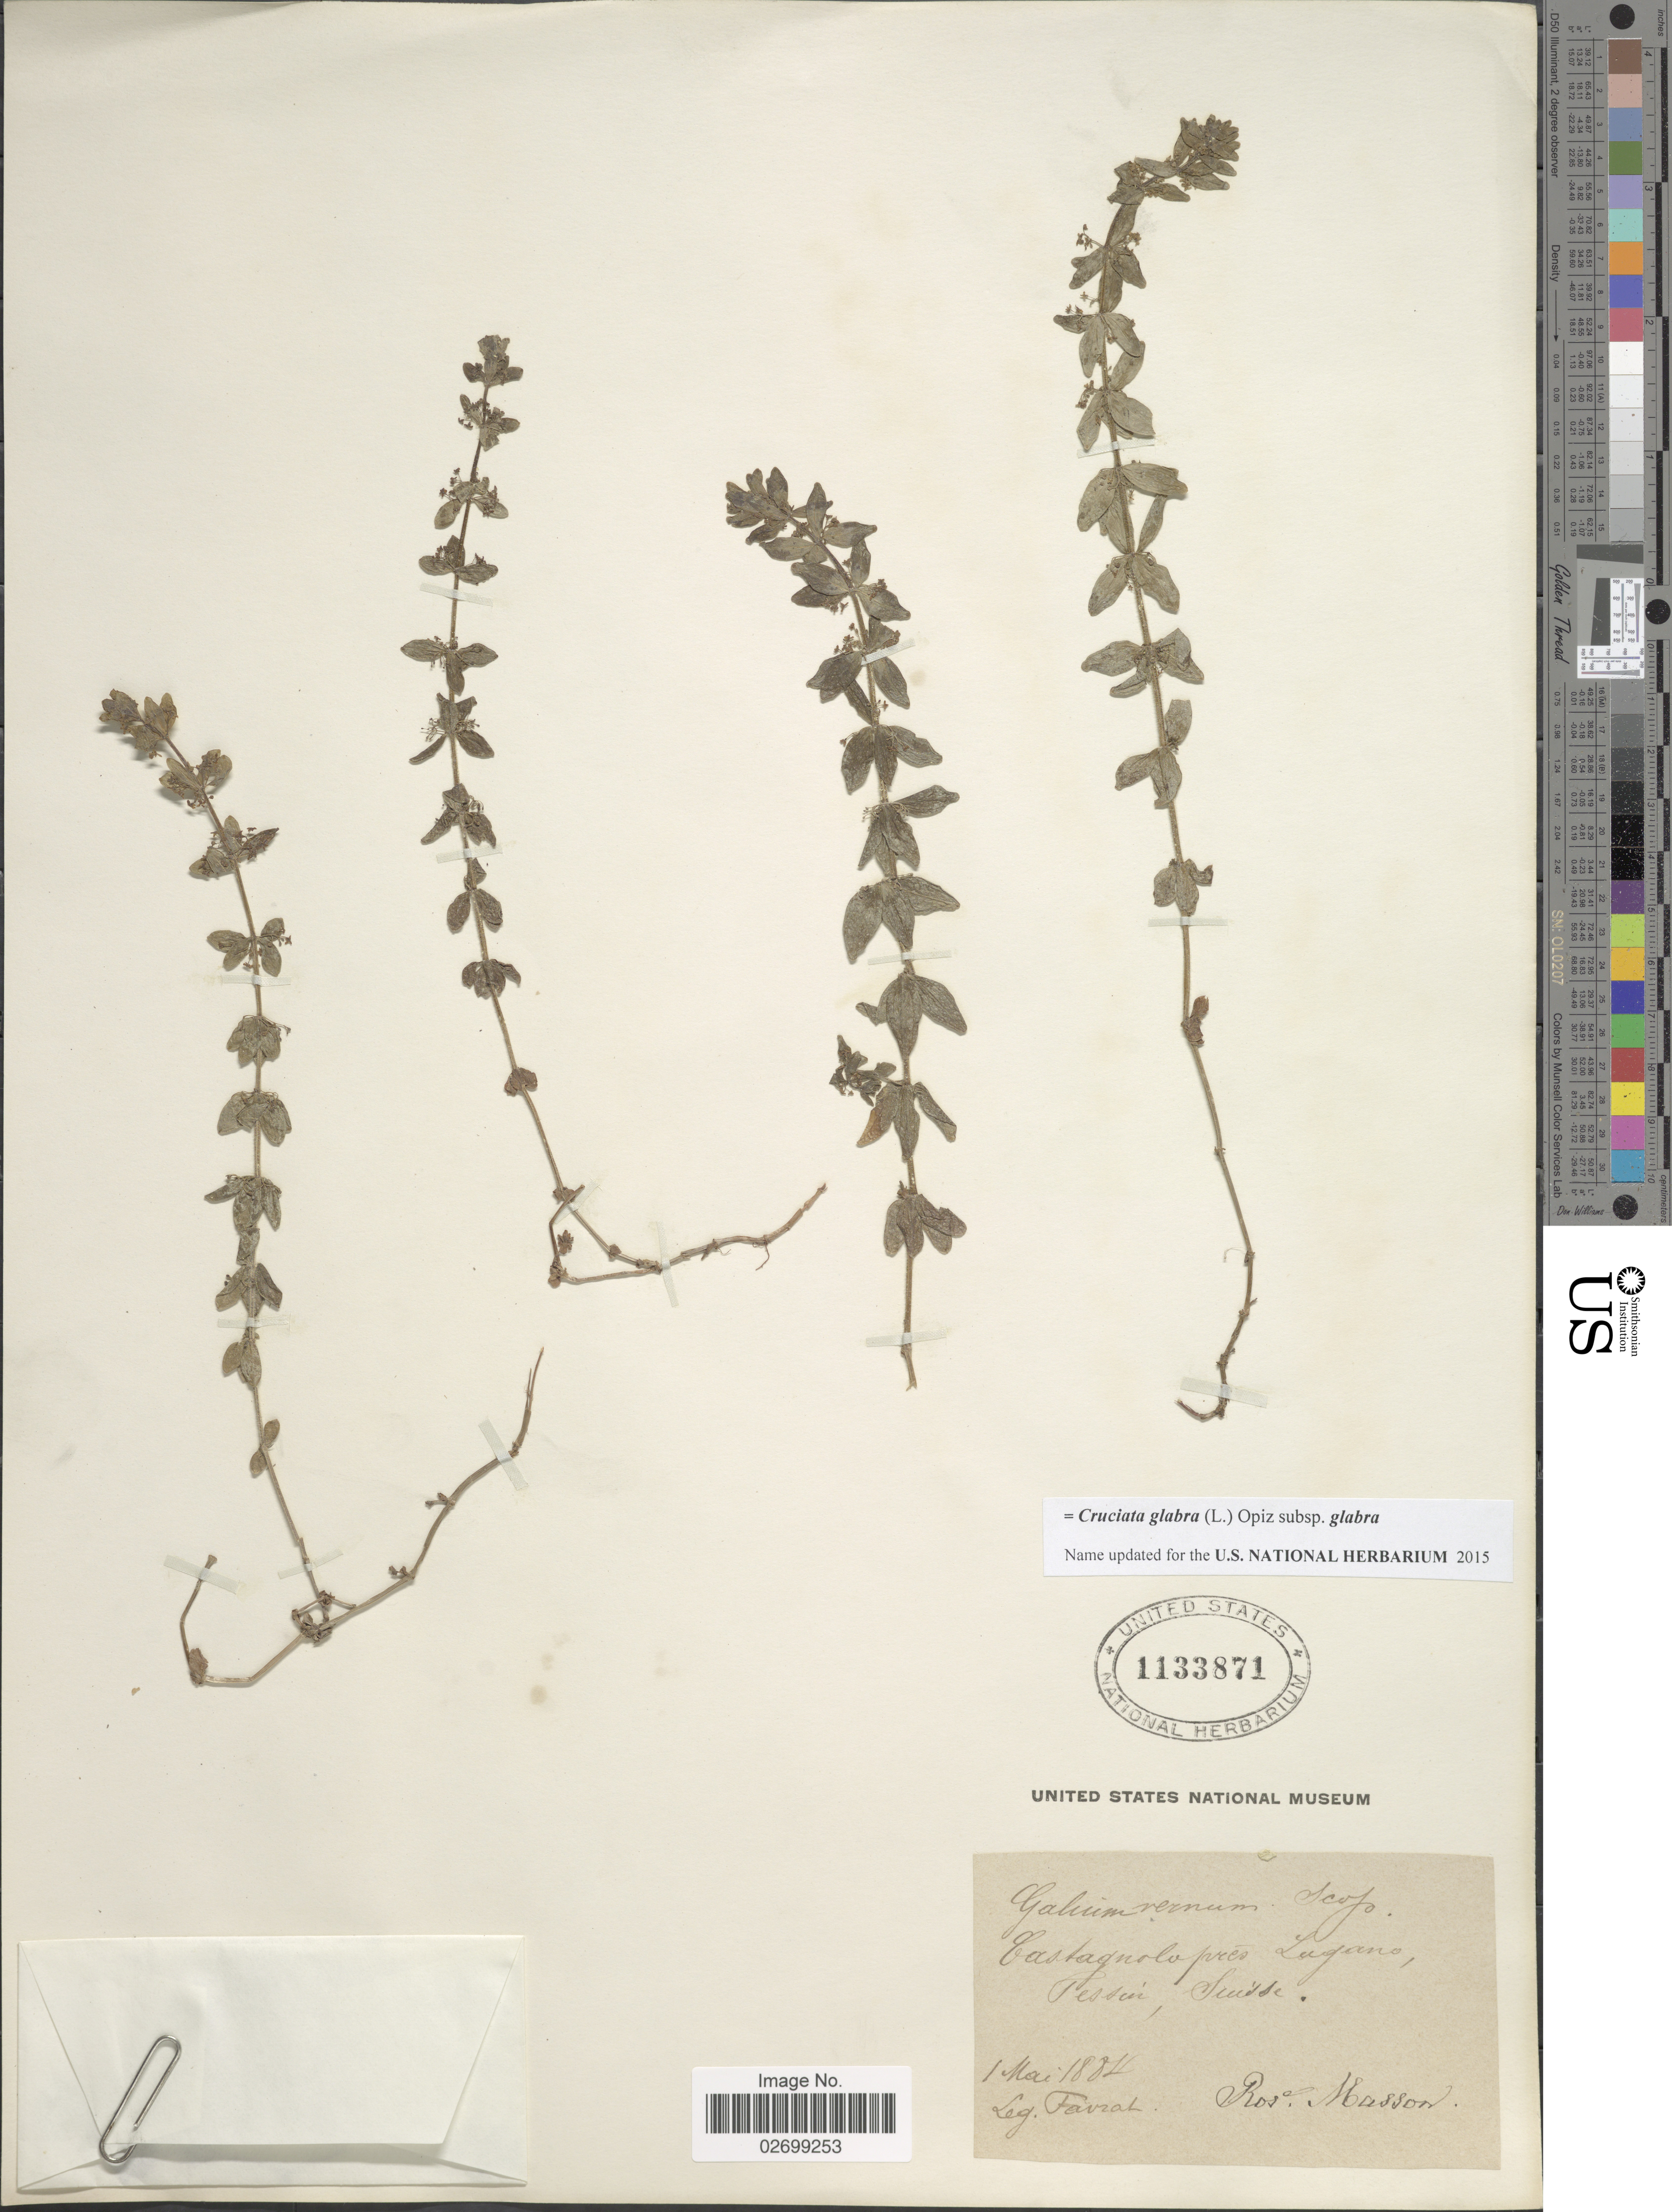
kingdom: Plantae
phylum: Tracheophyta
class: Magnoliopsida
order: Gentianales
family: Rubiaceae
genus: Cruciata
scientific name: Cruciata glabra subsp. glabra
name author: (L.) Opiz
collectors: L. Favrat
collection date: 1884-05-01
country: Switzerland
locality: Castagnolo pres Lugano, Tessin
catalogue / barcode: US 1133871